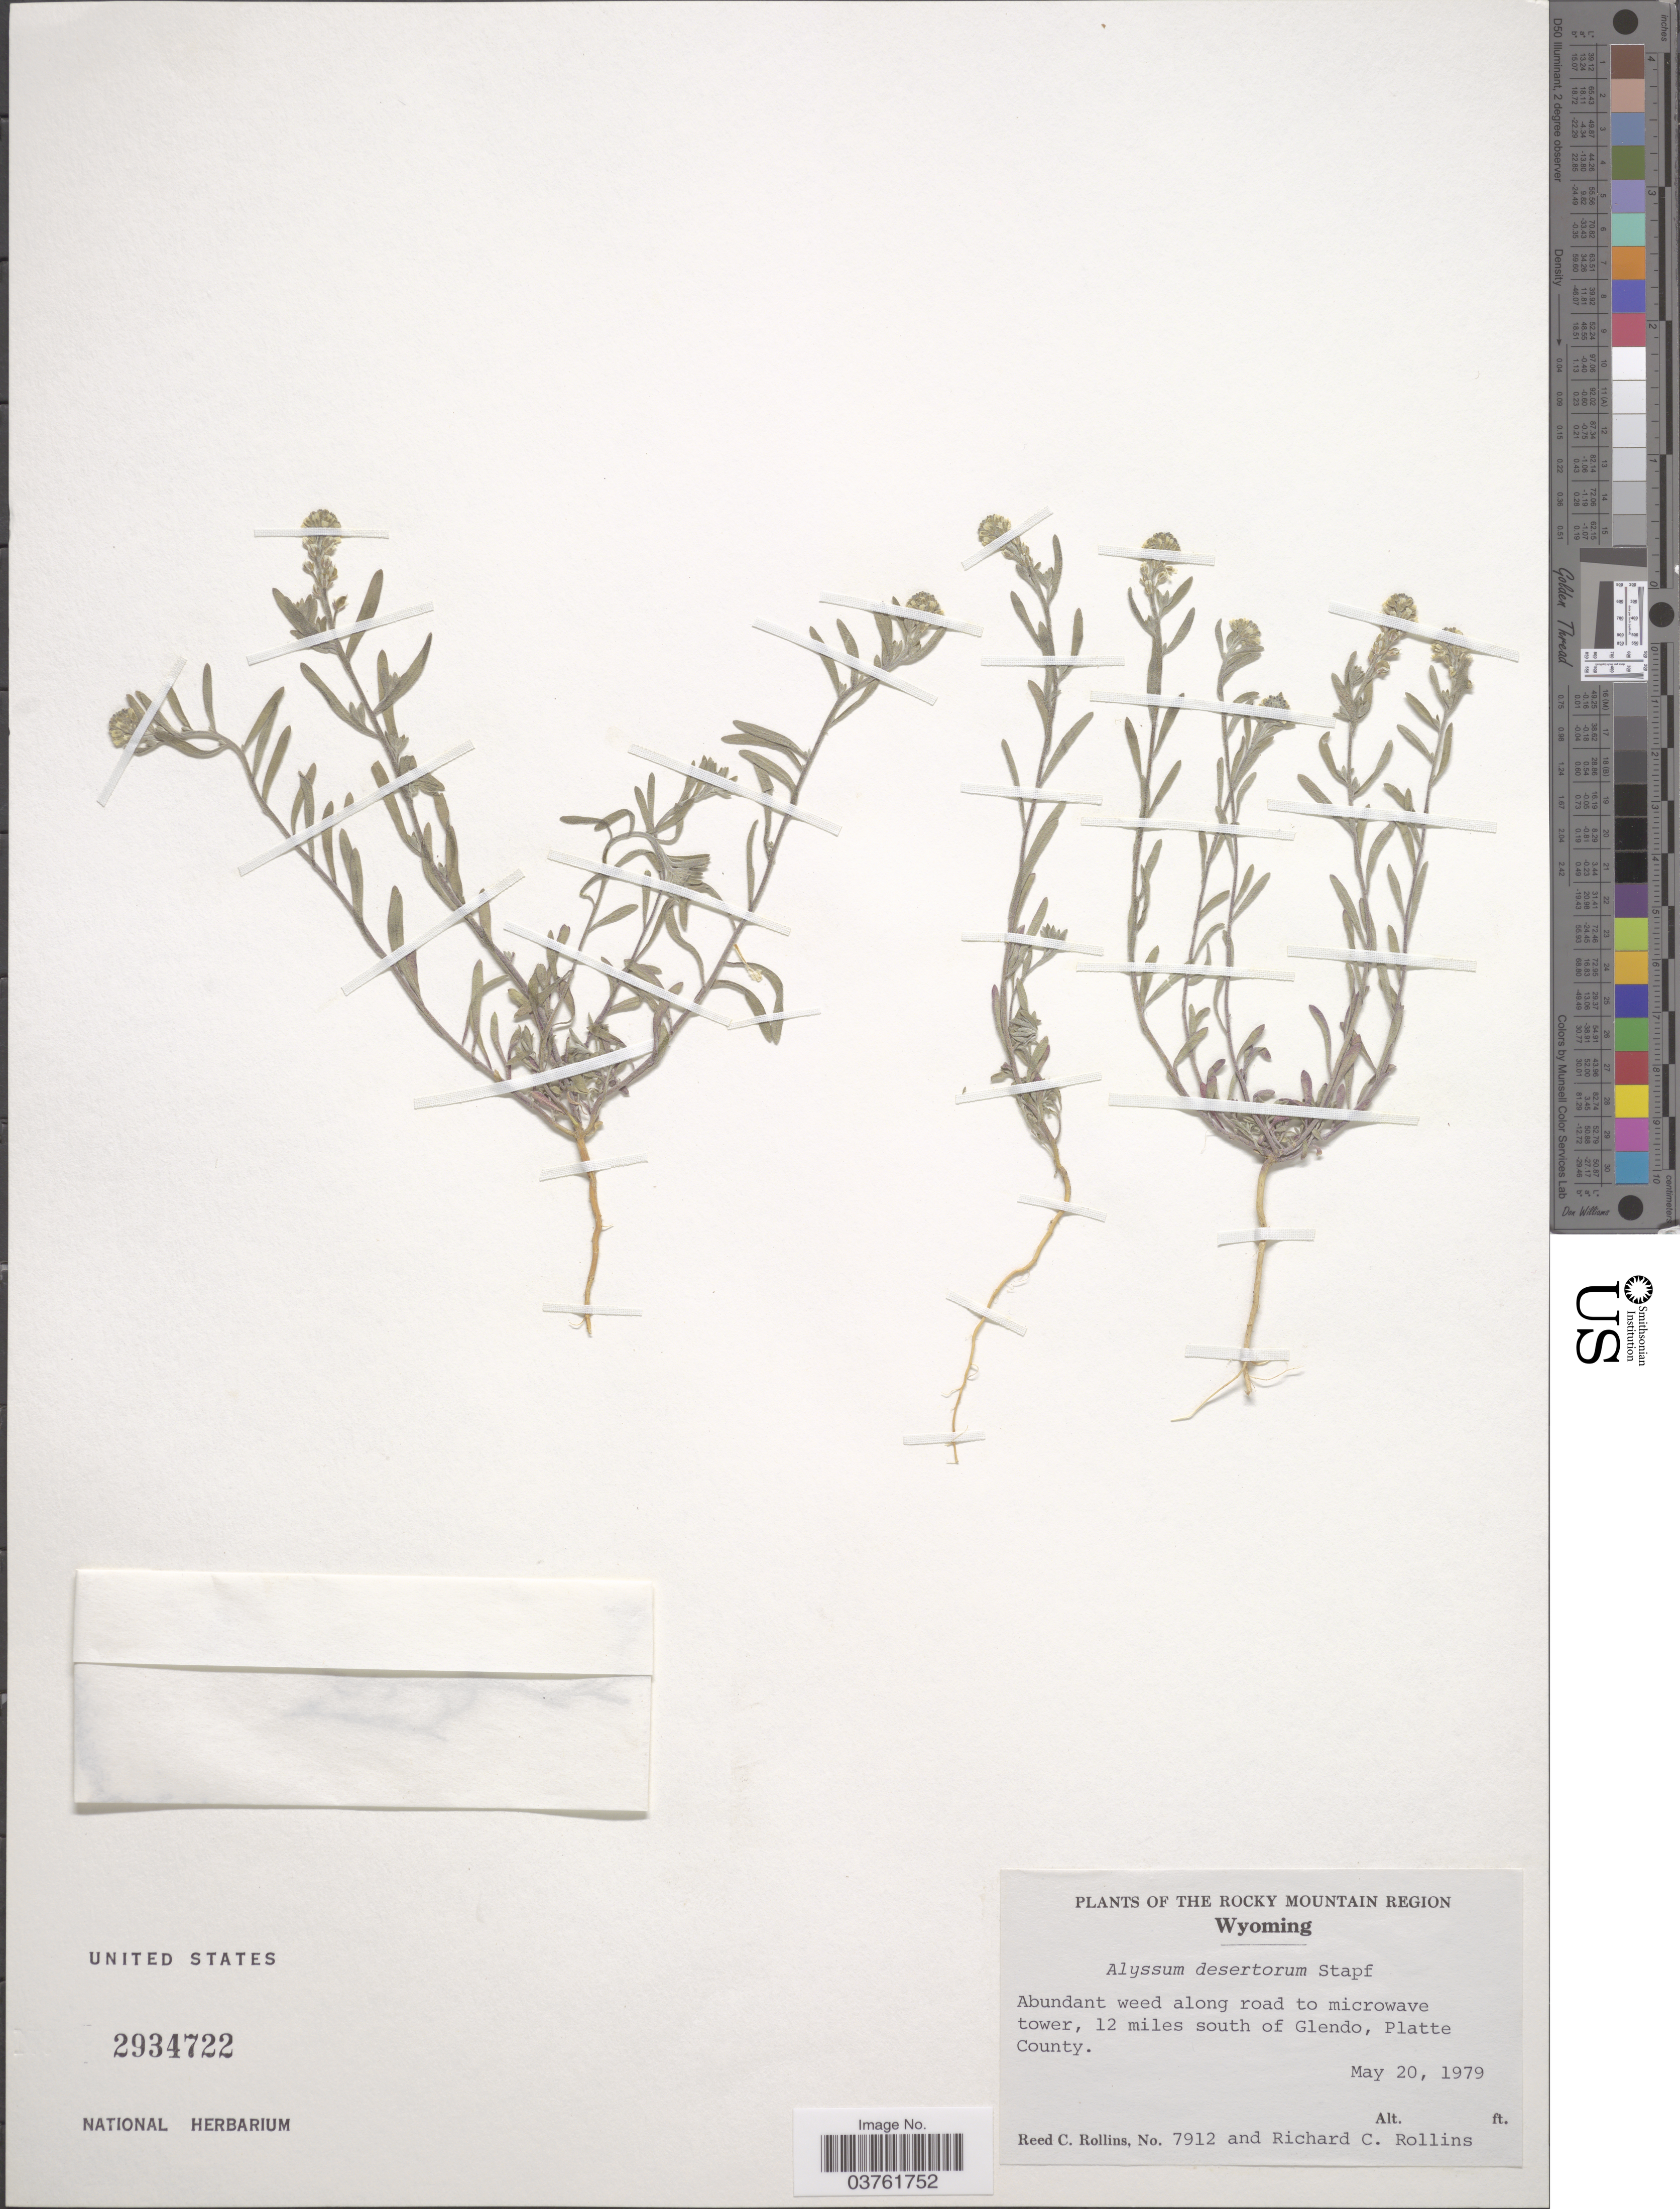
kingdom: Plantae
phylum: Tracheophyta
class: Magnoliopsida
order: Brassicales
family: Brassicaceae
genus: Alyssum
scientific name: Alyssum desertorum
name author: Stapf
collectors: R. C. Rollins & R. C. Rollins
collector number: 7912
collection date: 1979-05-20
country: United States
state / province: Wyoming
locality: The Rocky Mountain Region. 12 miles south of Glendo, Platte County.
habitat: abundant weed along road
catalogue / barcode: US 2934722